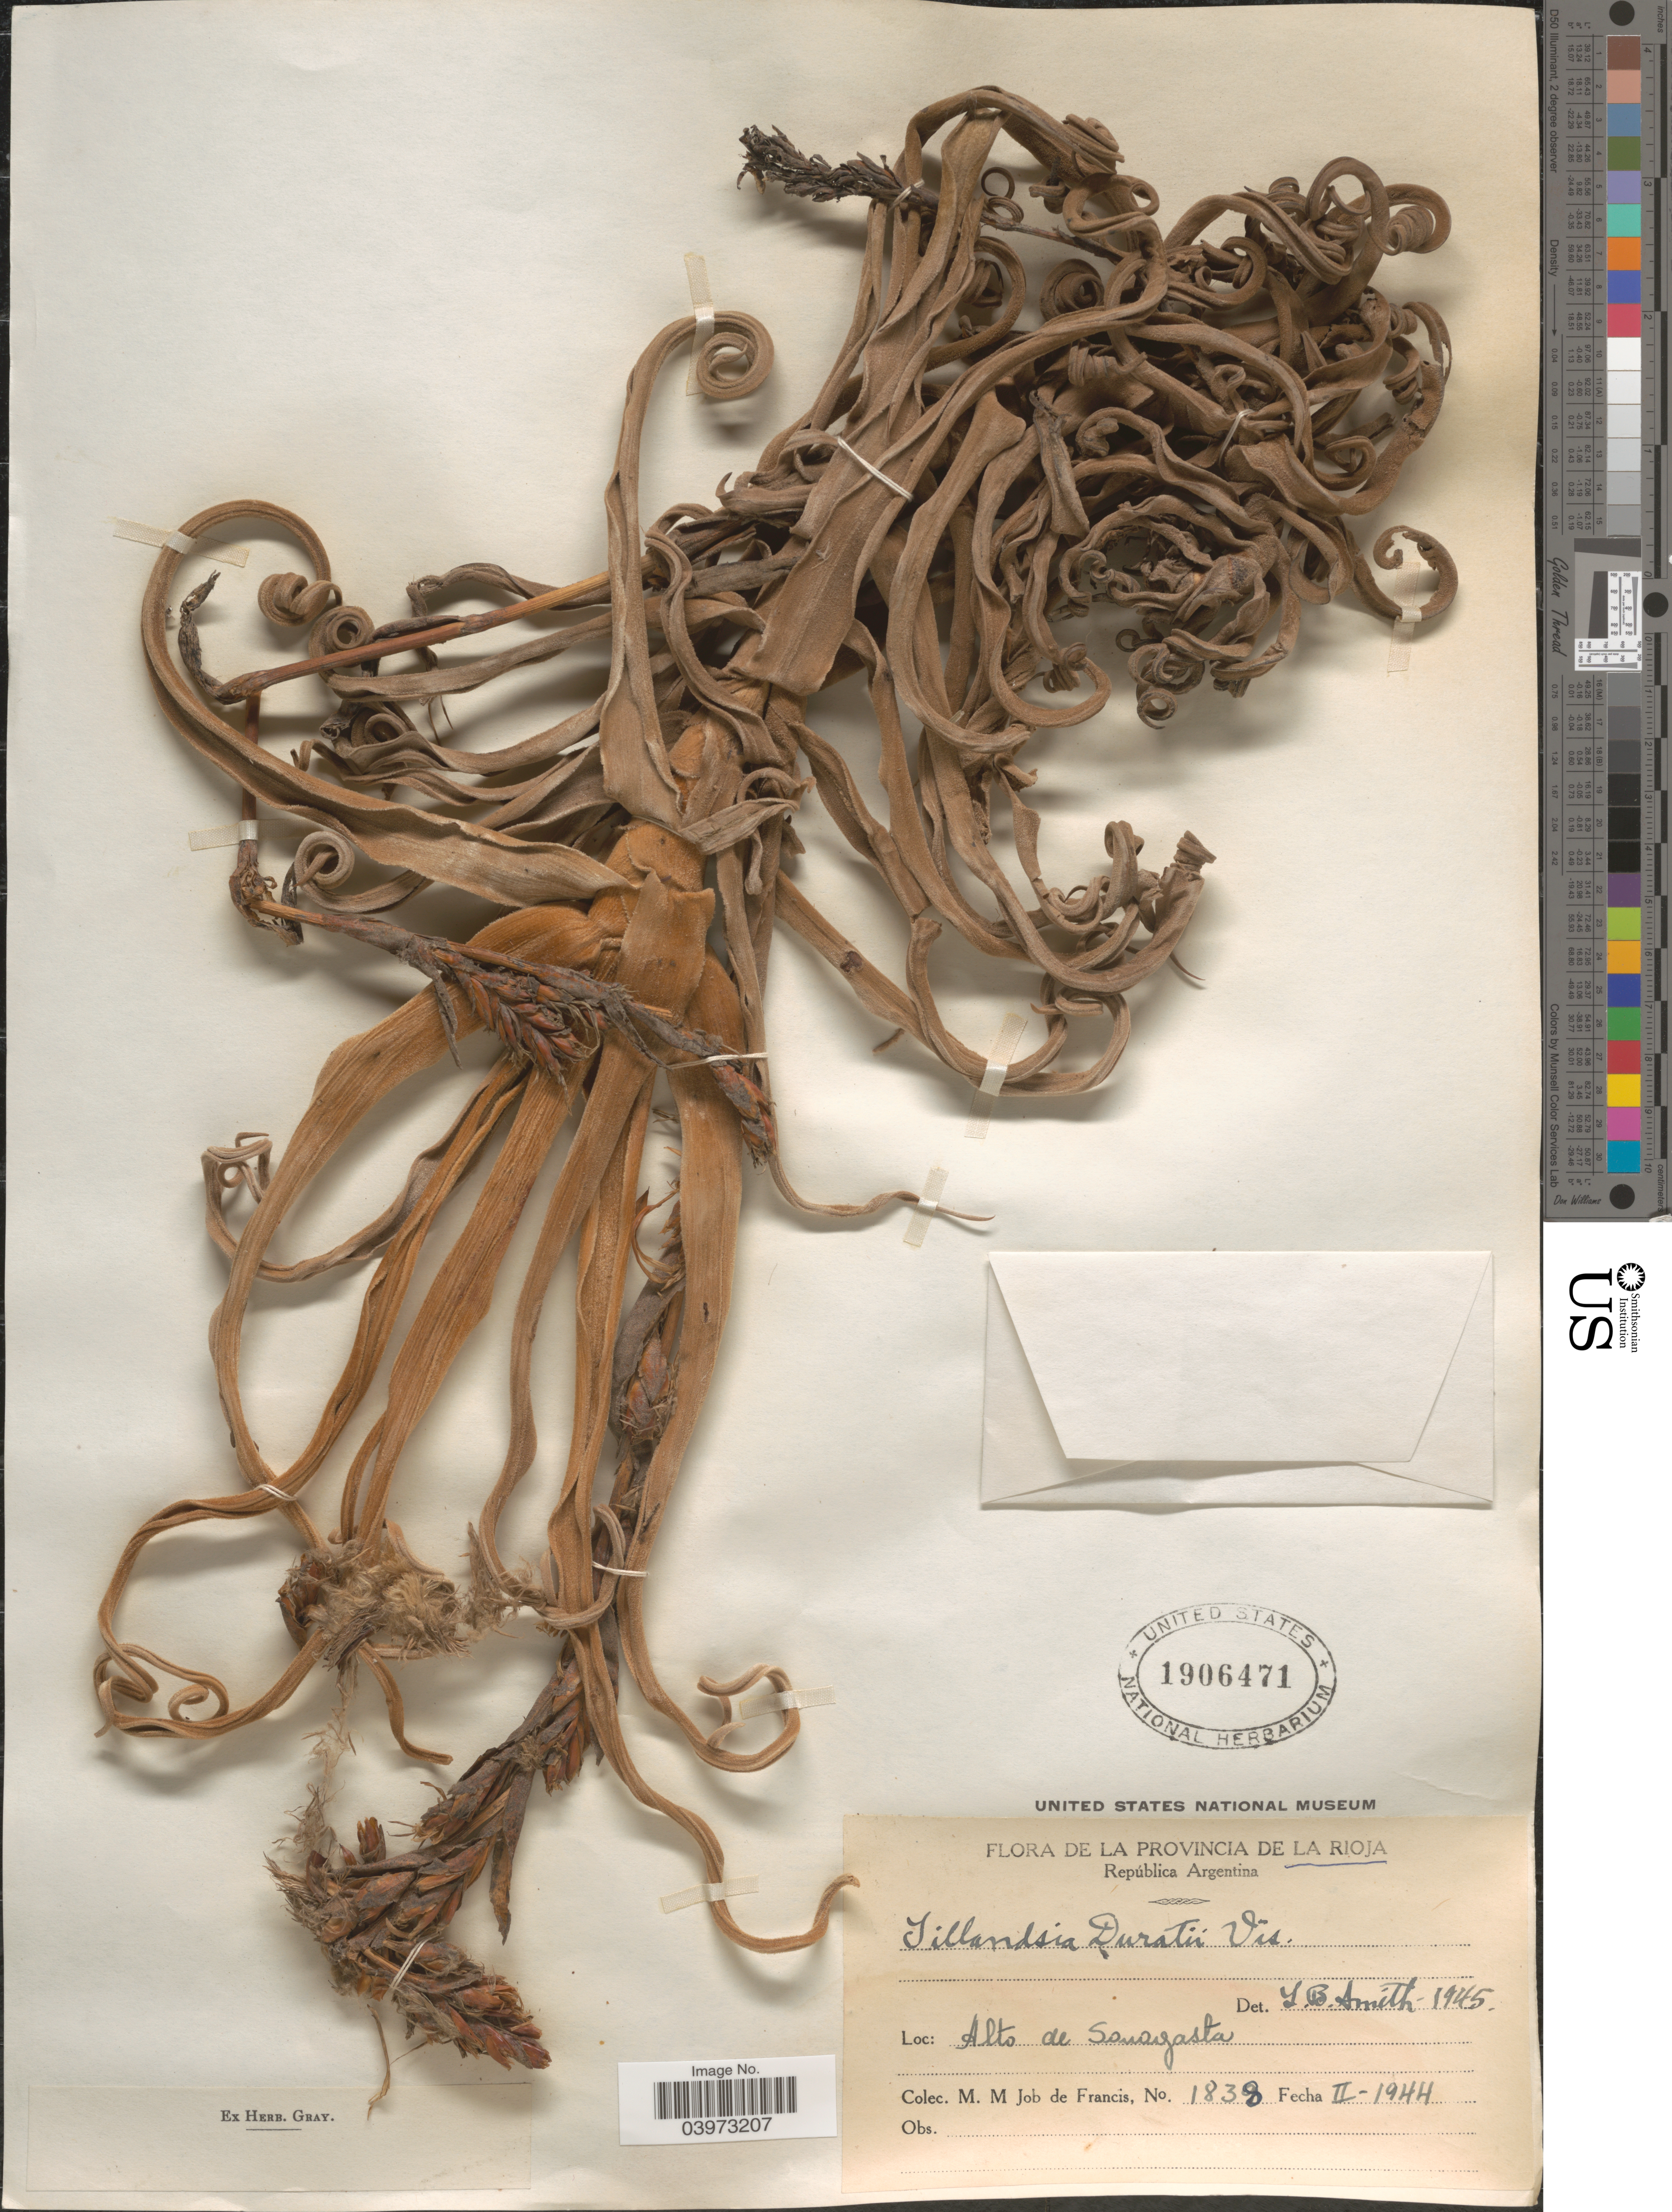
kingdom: Plantae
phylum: Tracheophyta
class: Liliopsida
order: Poales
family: Bromeliaceae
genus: Tillandsia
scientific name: Tillandsia duratii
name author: Vis.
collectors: M. Job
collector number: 1838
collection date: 1944-02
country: Argentina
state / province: La Rioja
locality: República Argentina. Alto de Sanagasta.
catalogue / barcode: US 1906471